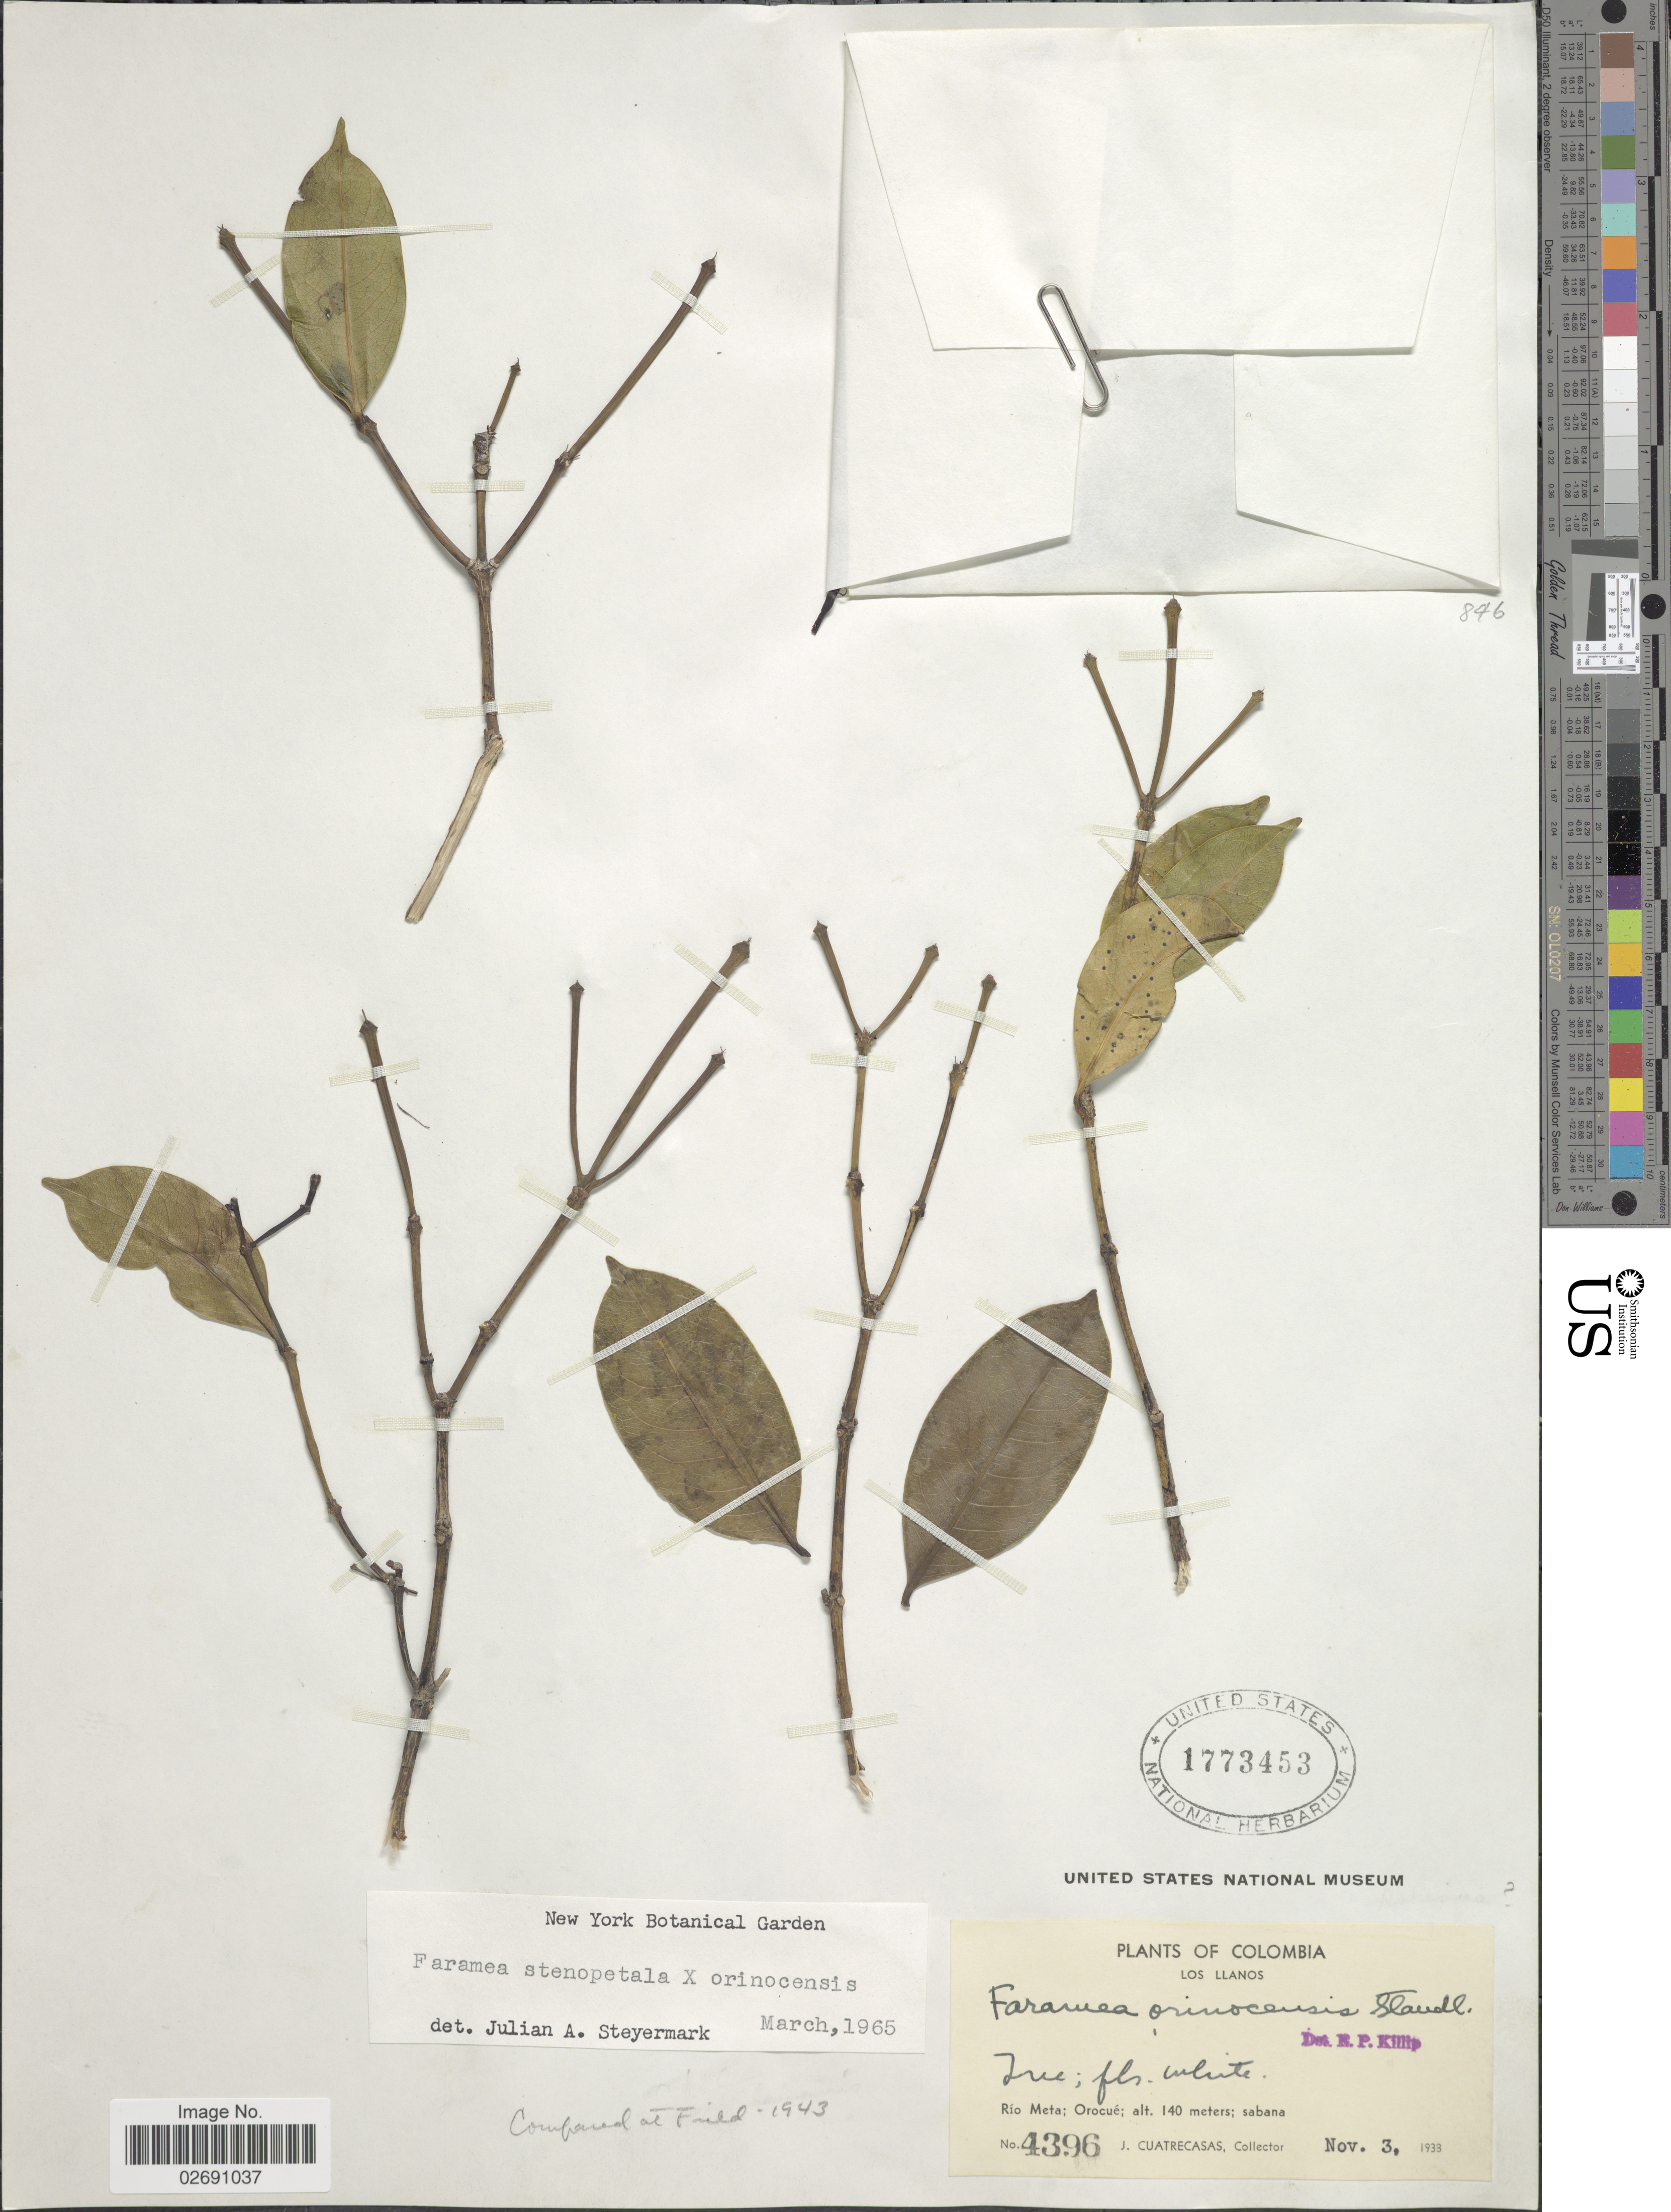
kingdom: Plantae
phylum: Tracheophyta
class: Magnoliopsida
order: Gentianales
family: Rubiaceae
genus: Faramea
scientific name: Faramea stenopetala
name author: Mart.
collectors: J. Cuatrecasas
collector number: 4396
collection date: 1933-11-03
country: Colombia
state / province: Meta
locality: Los Llanos, Rio Meta; Orocue; sabana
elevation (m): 140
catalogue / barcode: US 1773453